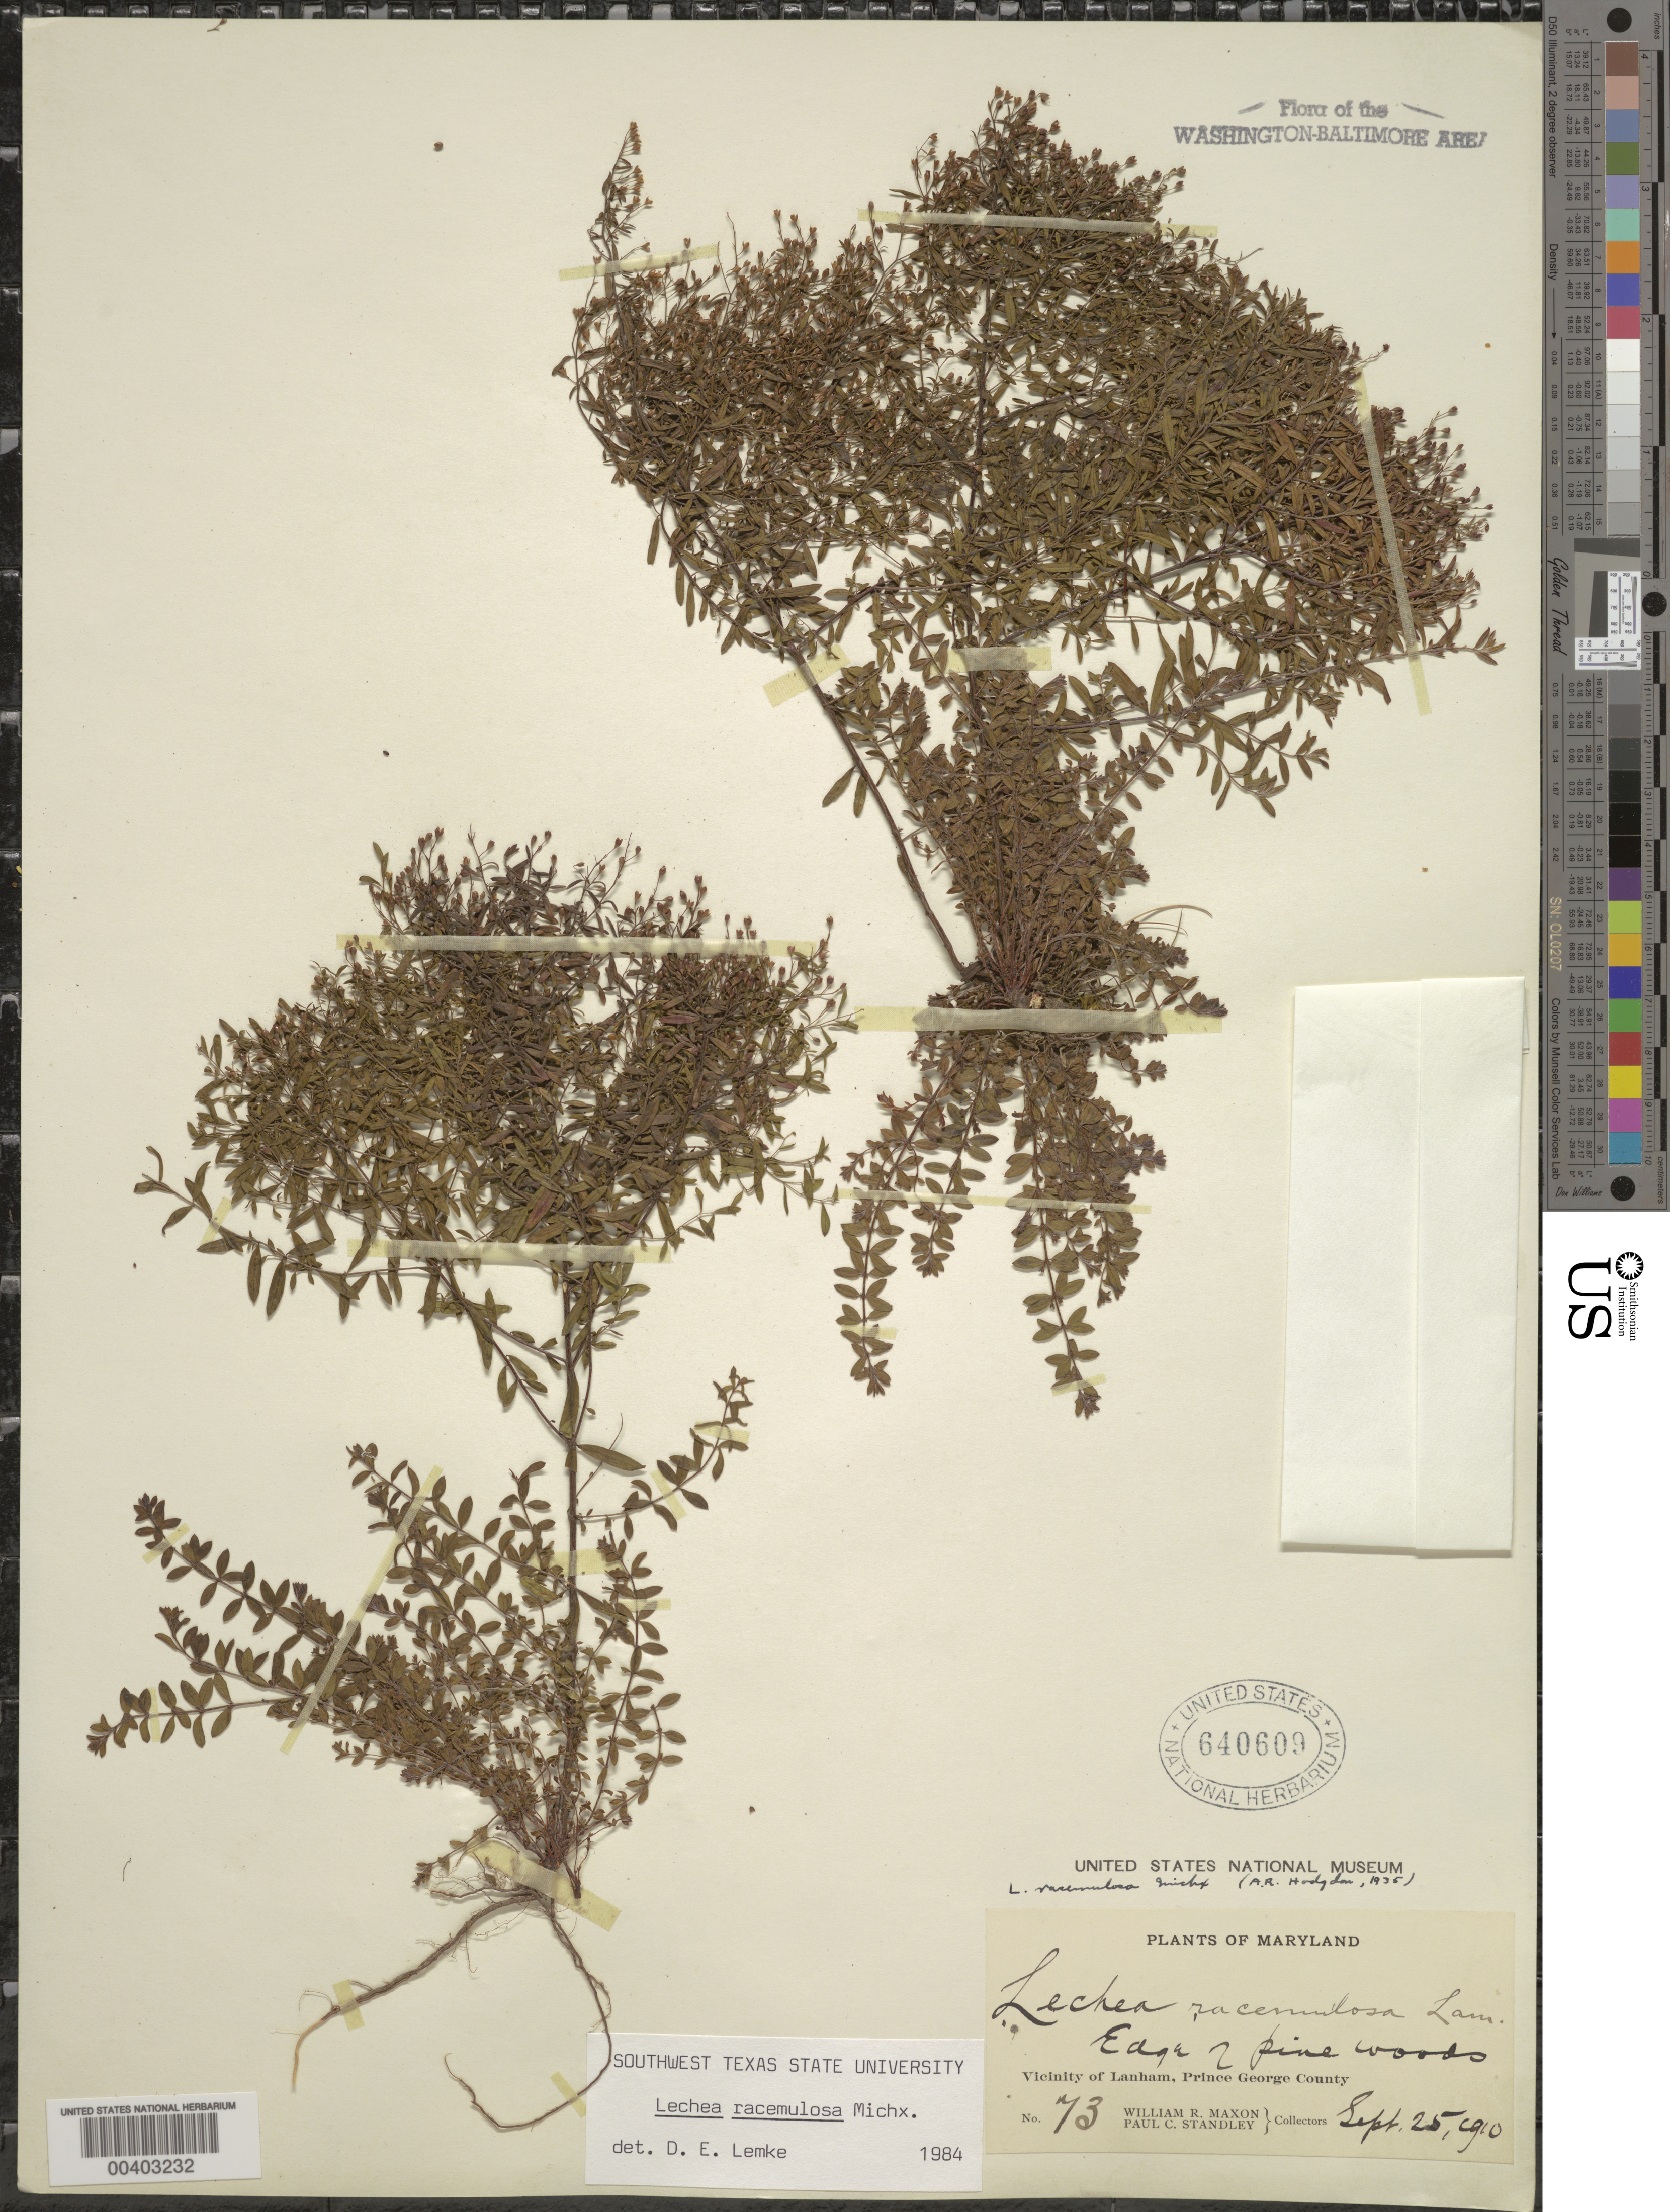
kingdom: Plantae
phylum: Tracheophyta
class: Magnoliopsida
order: Malvales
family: Cistaceae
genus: Lechea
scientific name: Lechea racemulosa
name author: Michx.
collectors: W. R. Maxon & P. C. Standley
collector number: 73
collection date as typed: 25 Sep 1910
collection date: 1910-09-25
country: United States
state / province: Maryland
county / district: Prince George's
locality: Lanham vicinity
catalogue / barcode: US 640609